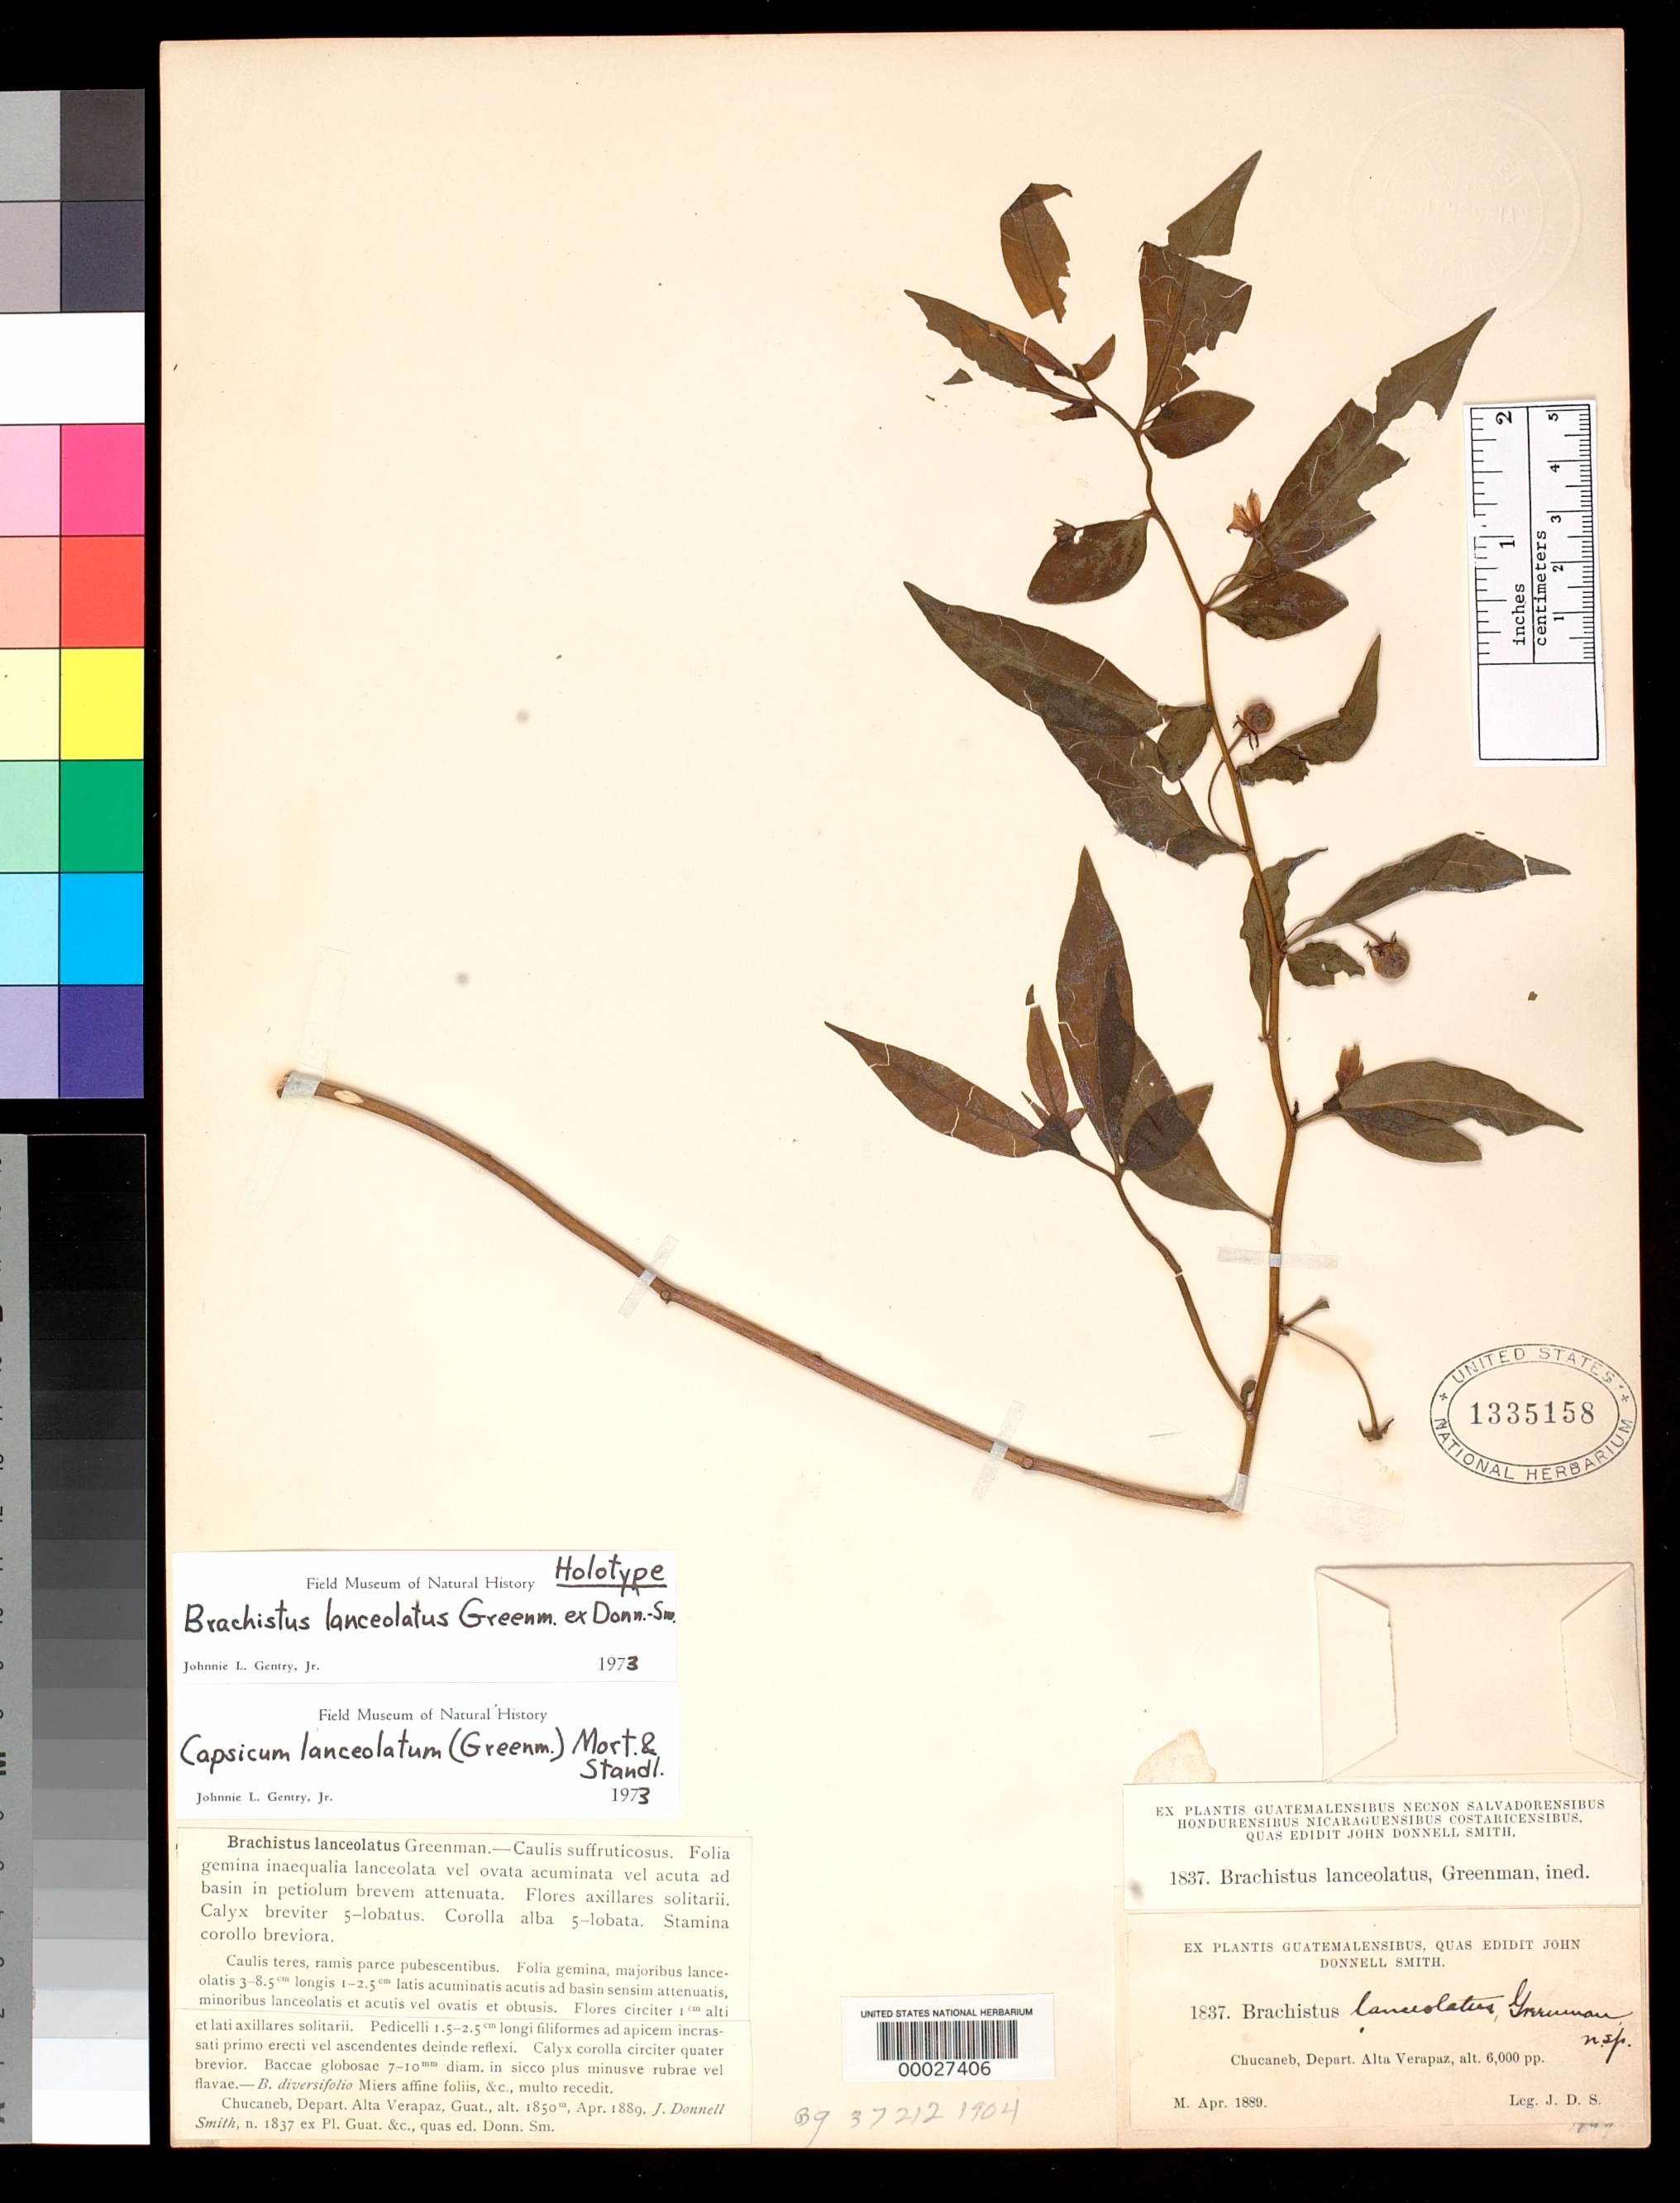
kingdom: Plantae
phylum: Tracheophyta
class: Magnoliopsida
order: Solanales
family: Solanaceae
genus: Brachistus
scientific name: Brachistus lanceolatus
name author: Greenm. ex Donn. Sm.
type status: Holotype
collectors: J. Donnell Smith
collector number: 1837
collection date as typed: Apr 1889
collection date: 1889-04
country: Guatemala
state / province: Alta Verapaz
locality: Chucaneb.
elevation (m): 1850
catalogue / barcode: US 1335158